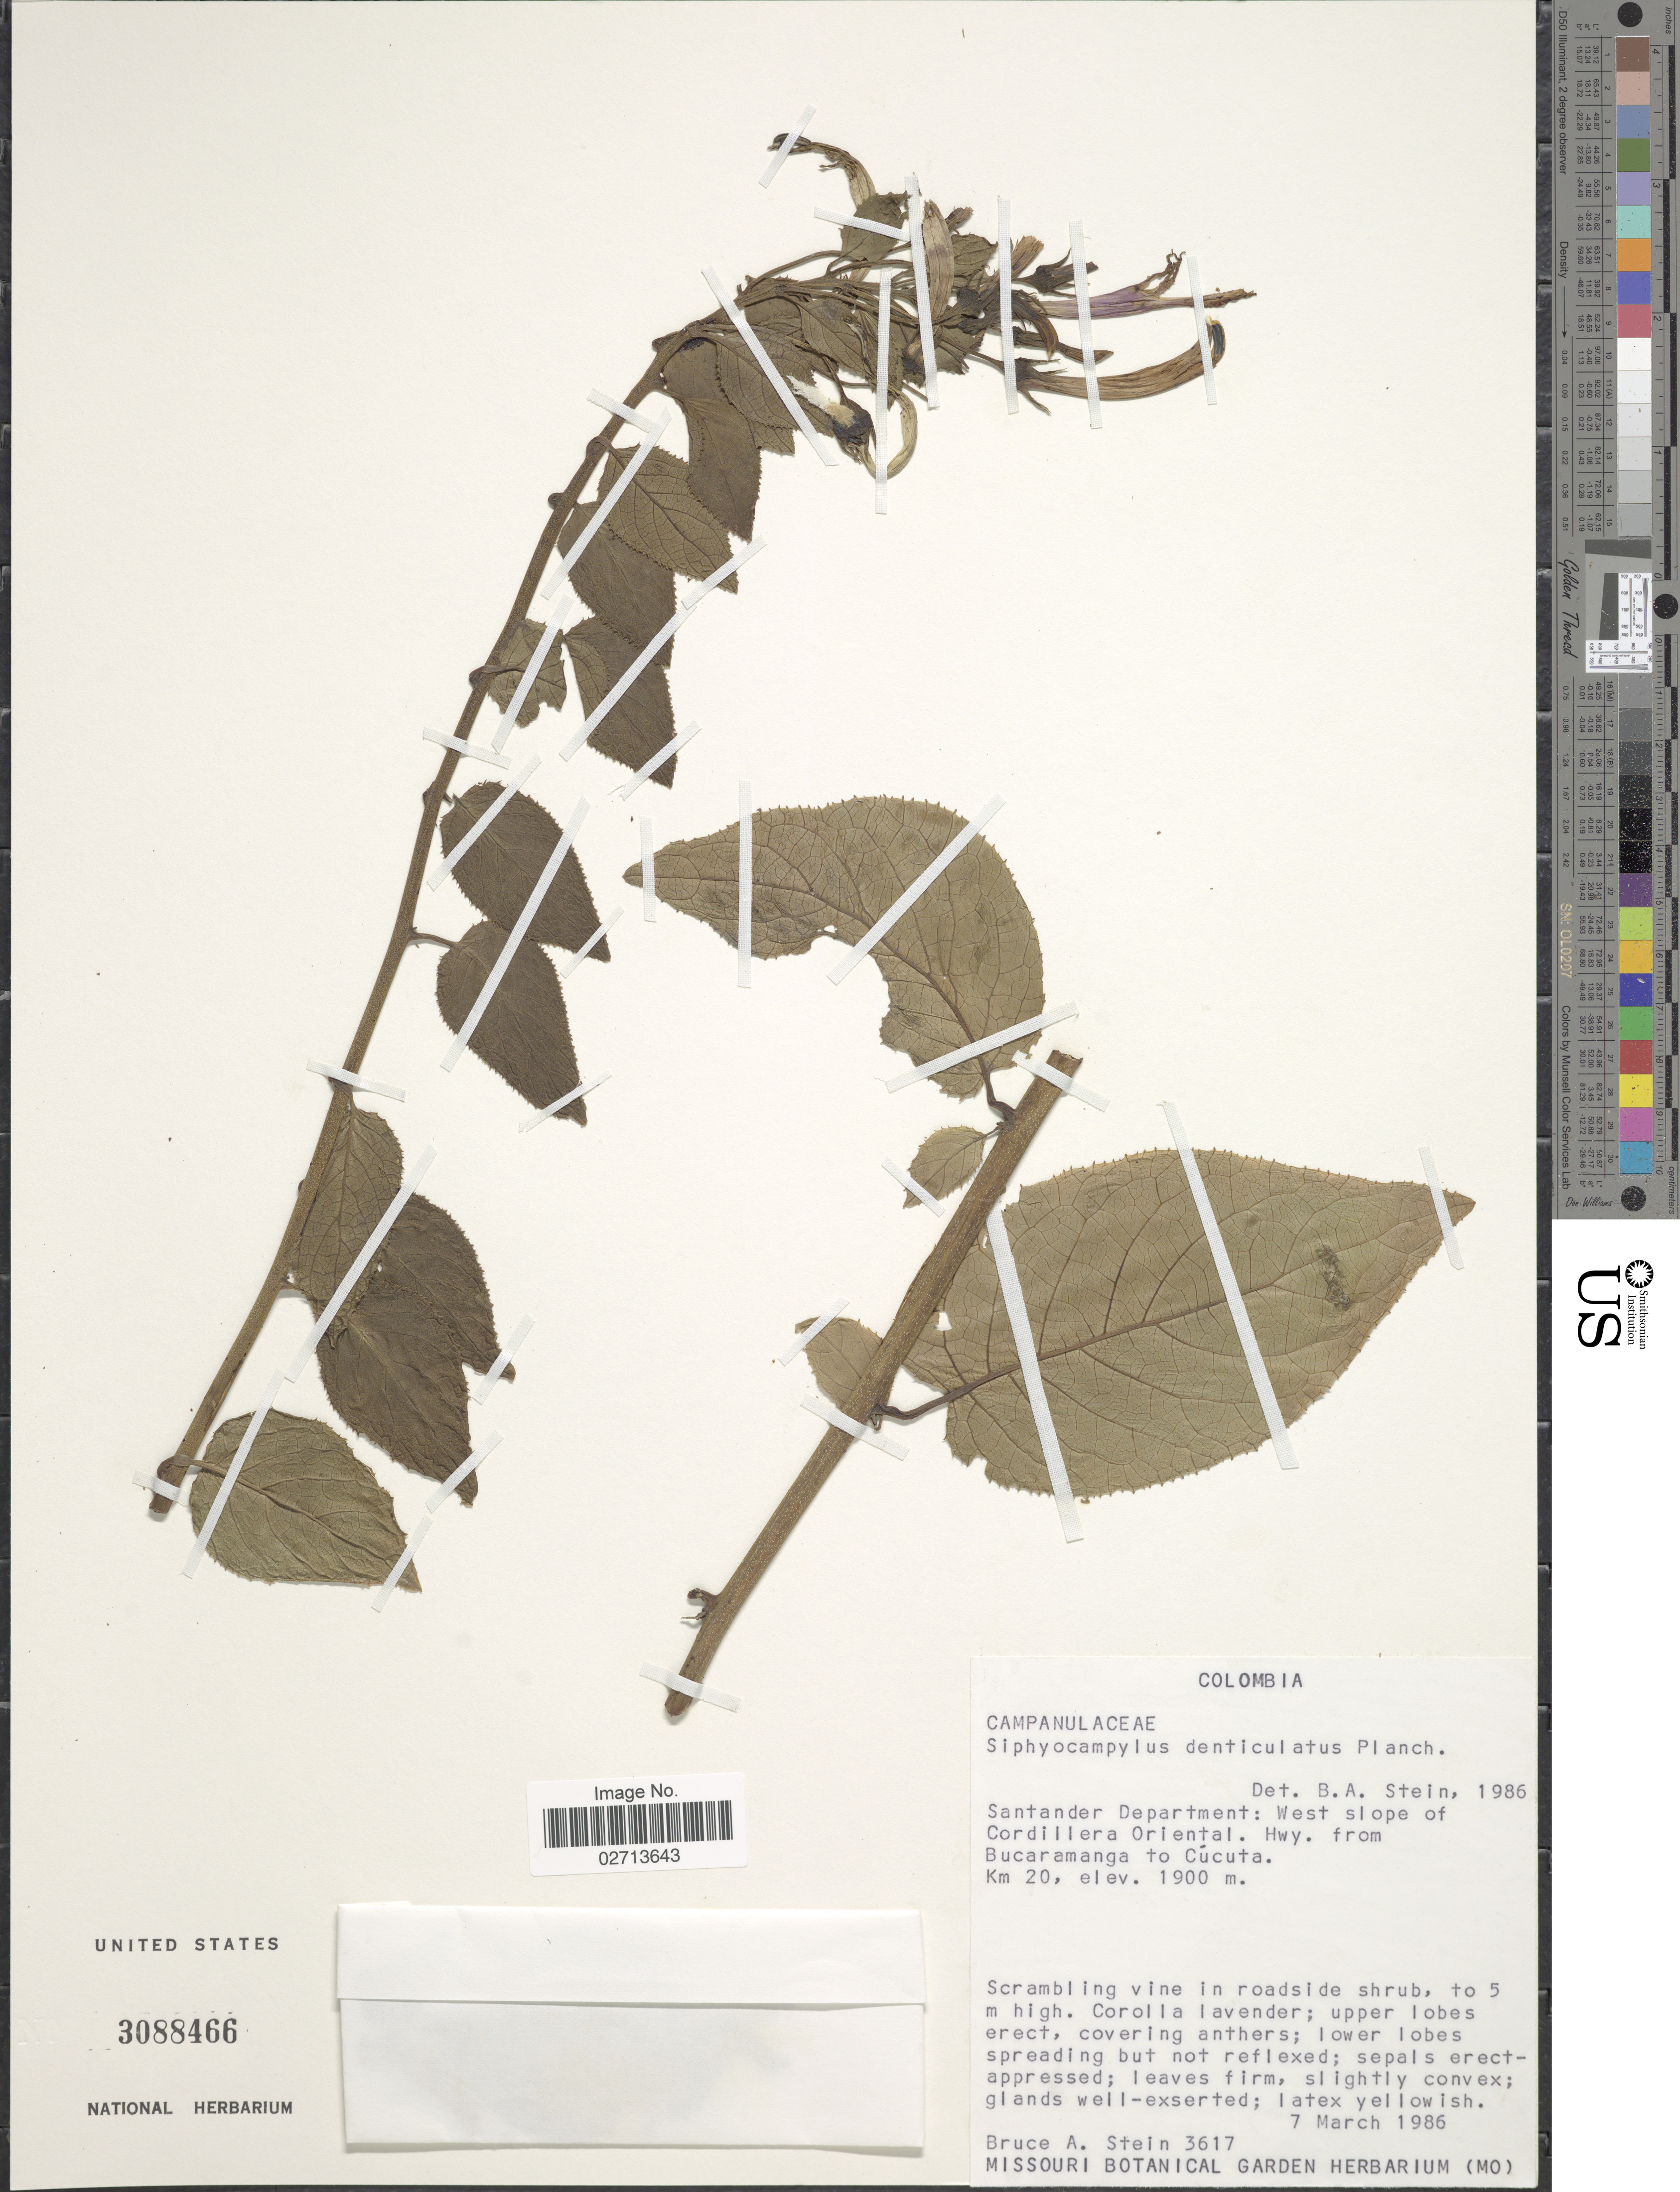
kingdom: Plantae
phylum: Tracheophyta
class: Magnoliopsida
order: Asterales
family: Campanulaceae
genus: Siphocampylus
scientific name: Siphocampylus denticulosus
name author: Planch.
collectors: B. A. Stein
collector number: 3617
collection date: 1986-03-07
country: Colombia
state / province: Santander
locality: West slope of Cordillera Oriental. wy. from Bucaramanga to Cucuta, Km 20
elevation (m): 1900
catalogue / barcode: US 3088466